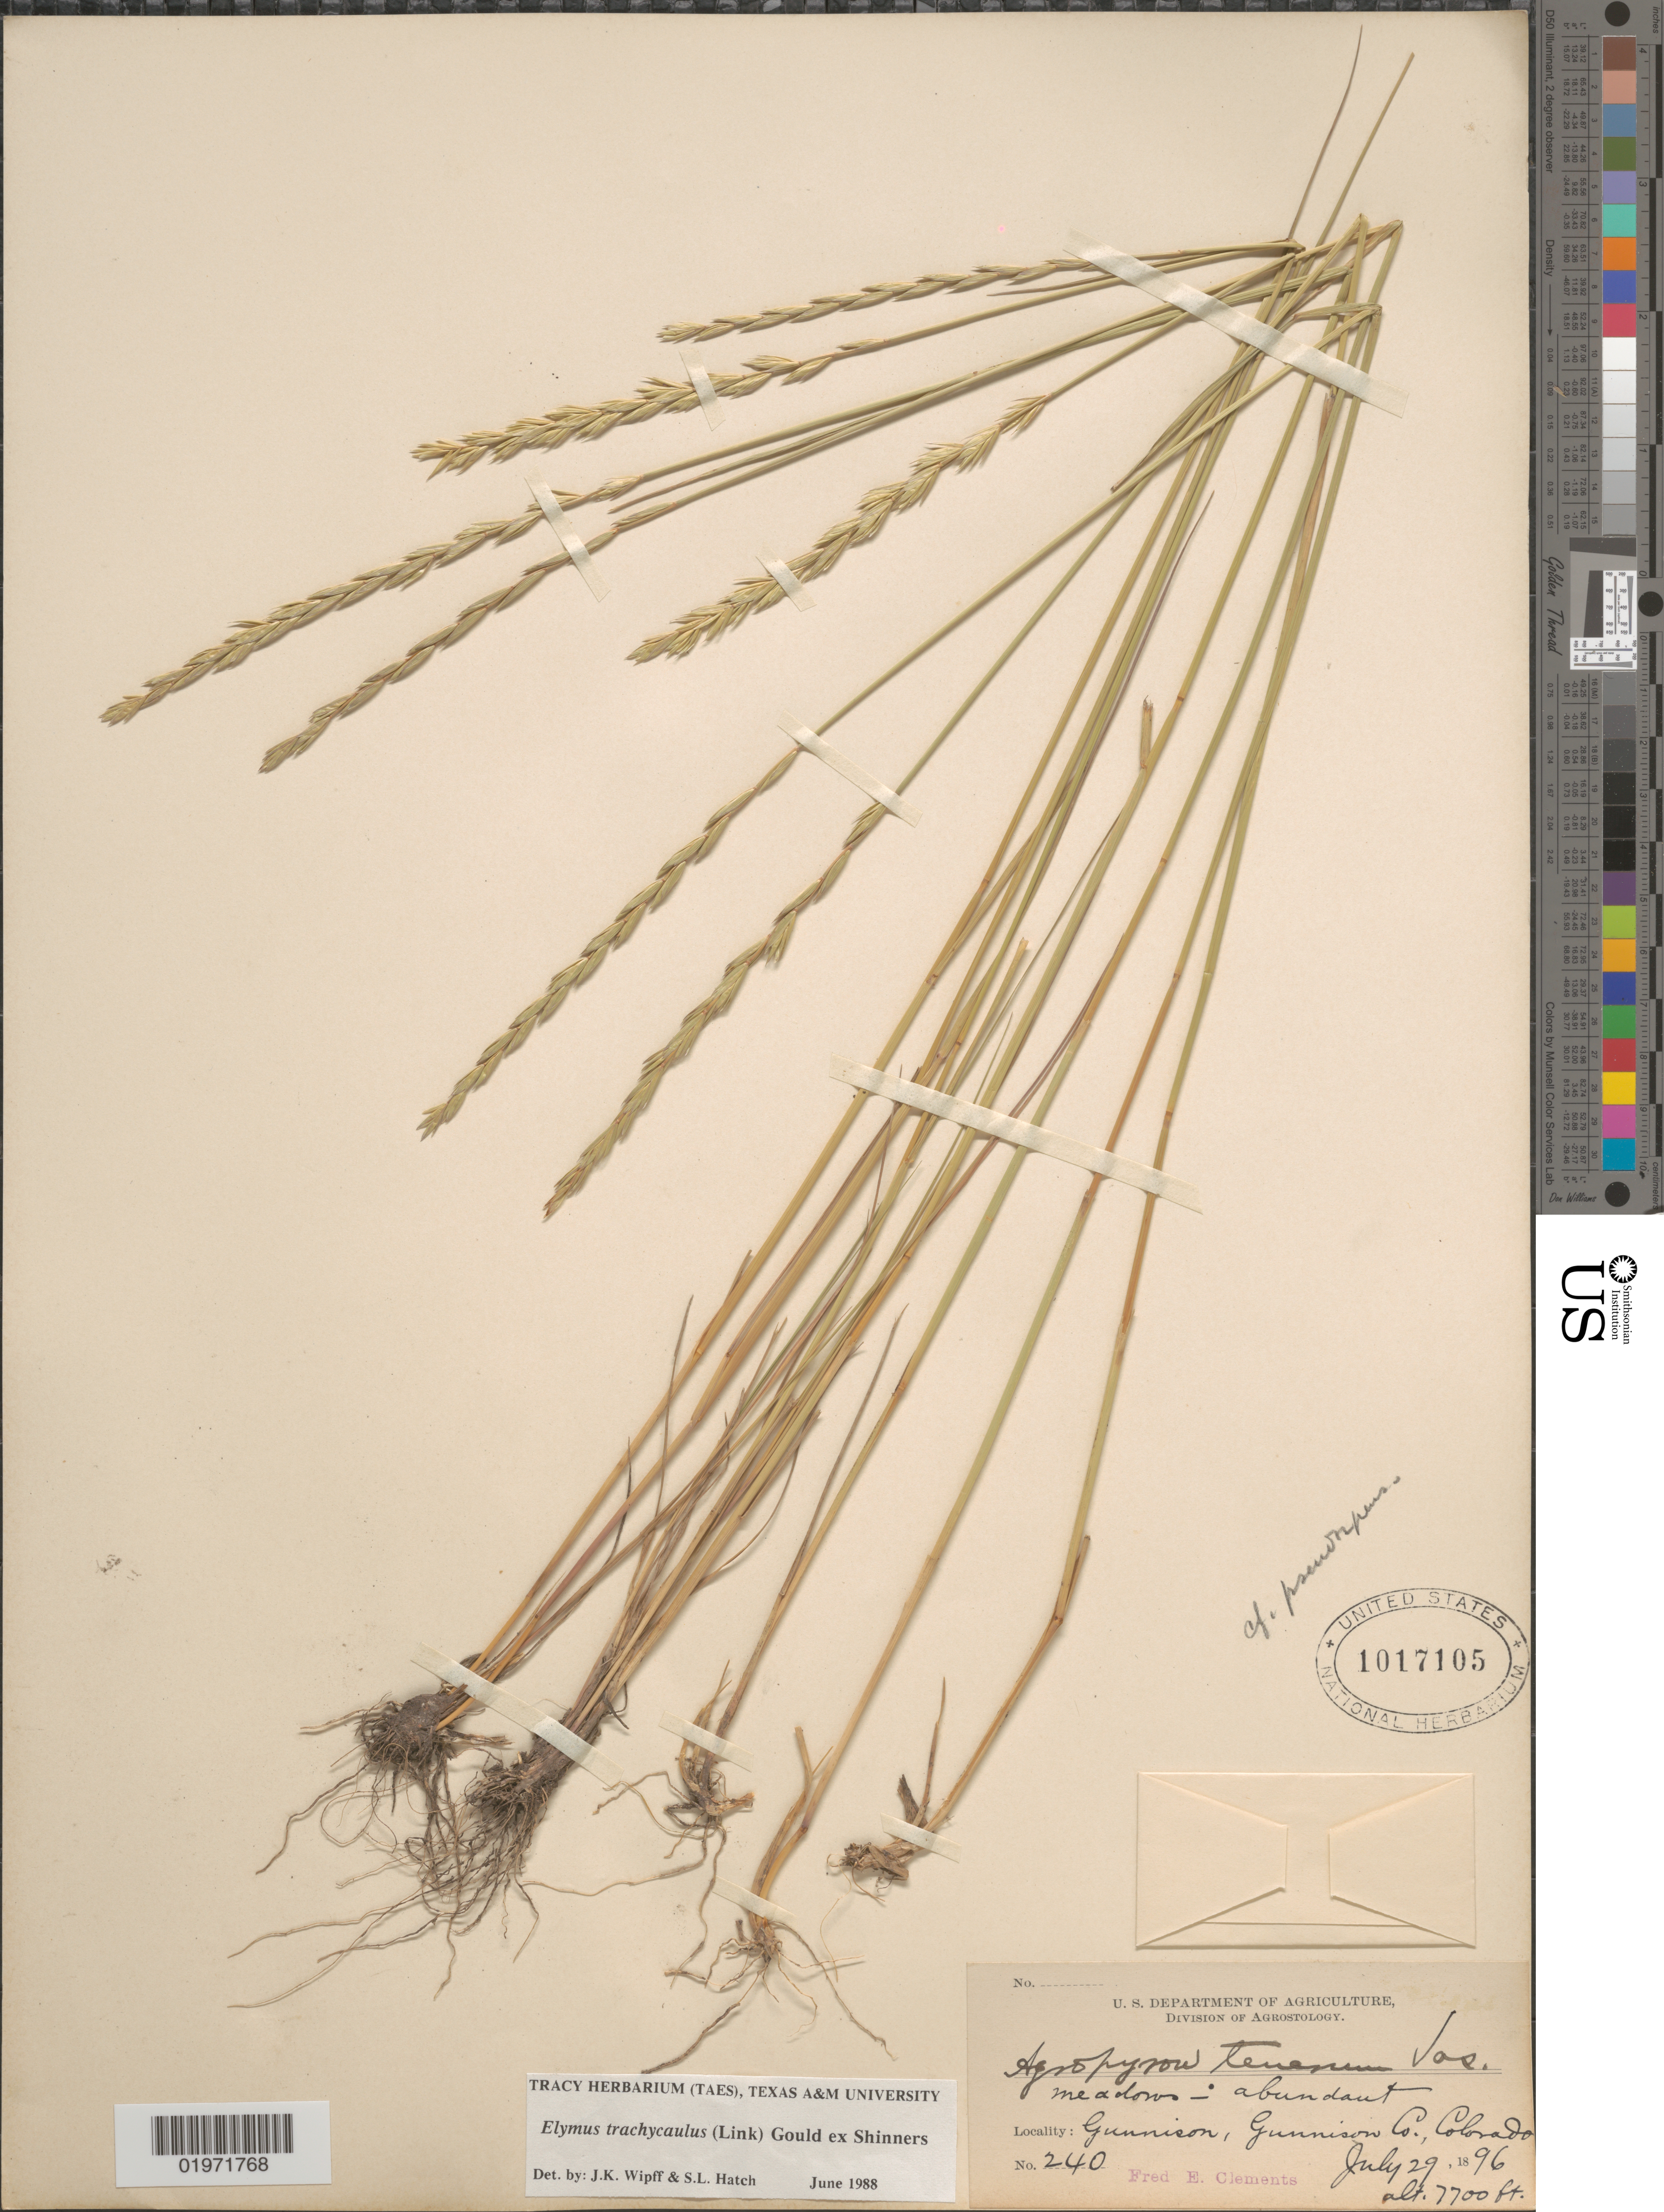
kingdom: Plantae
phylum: Tracheophyta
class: Liliopsida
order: Poales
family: Poaceae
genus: Elymus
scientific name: Elymus trachycaulus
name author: (Link) Gould ex Shinners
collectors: F. E. Clements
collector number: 240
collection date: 1896-07-29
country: United States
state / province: Colorado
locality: Meadows. Gunnison, Gunnison Co.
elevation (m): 2347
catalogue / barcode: US 1017105